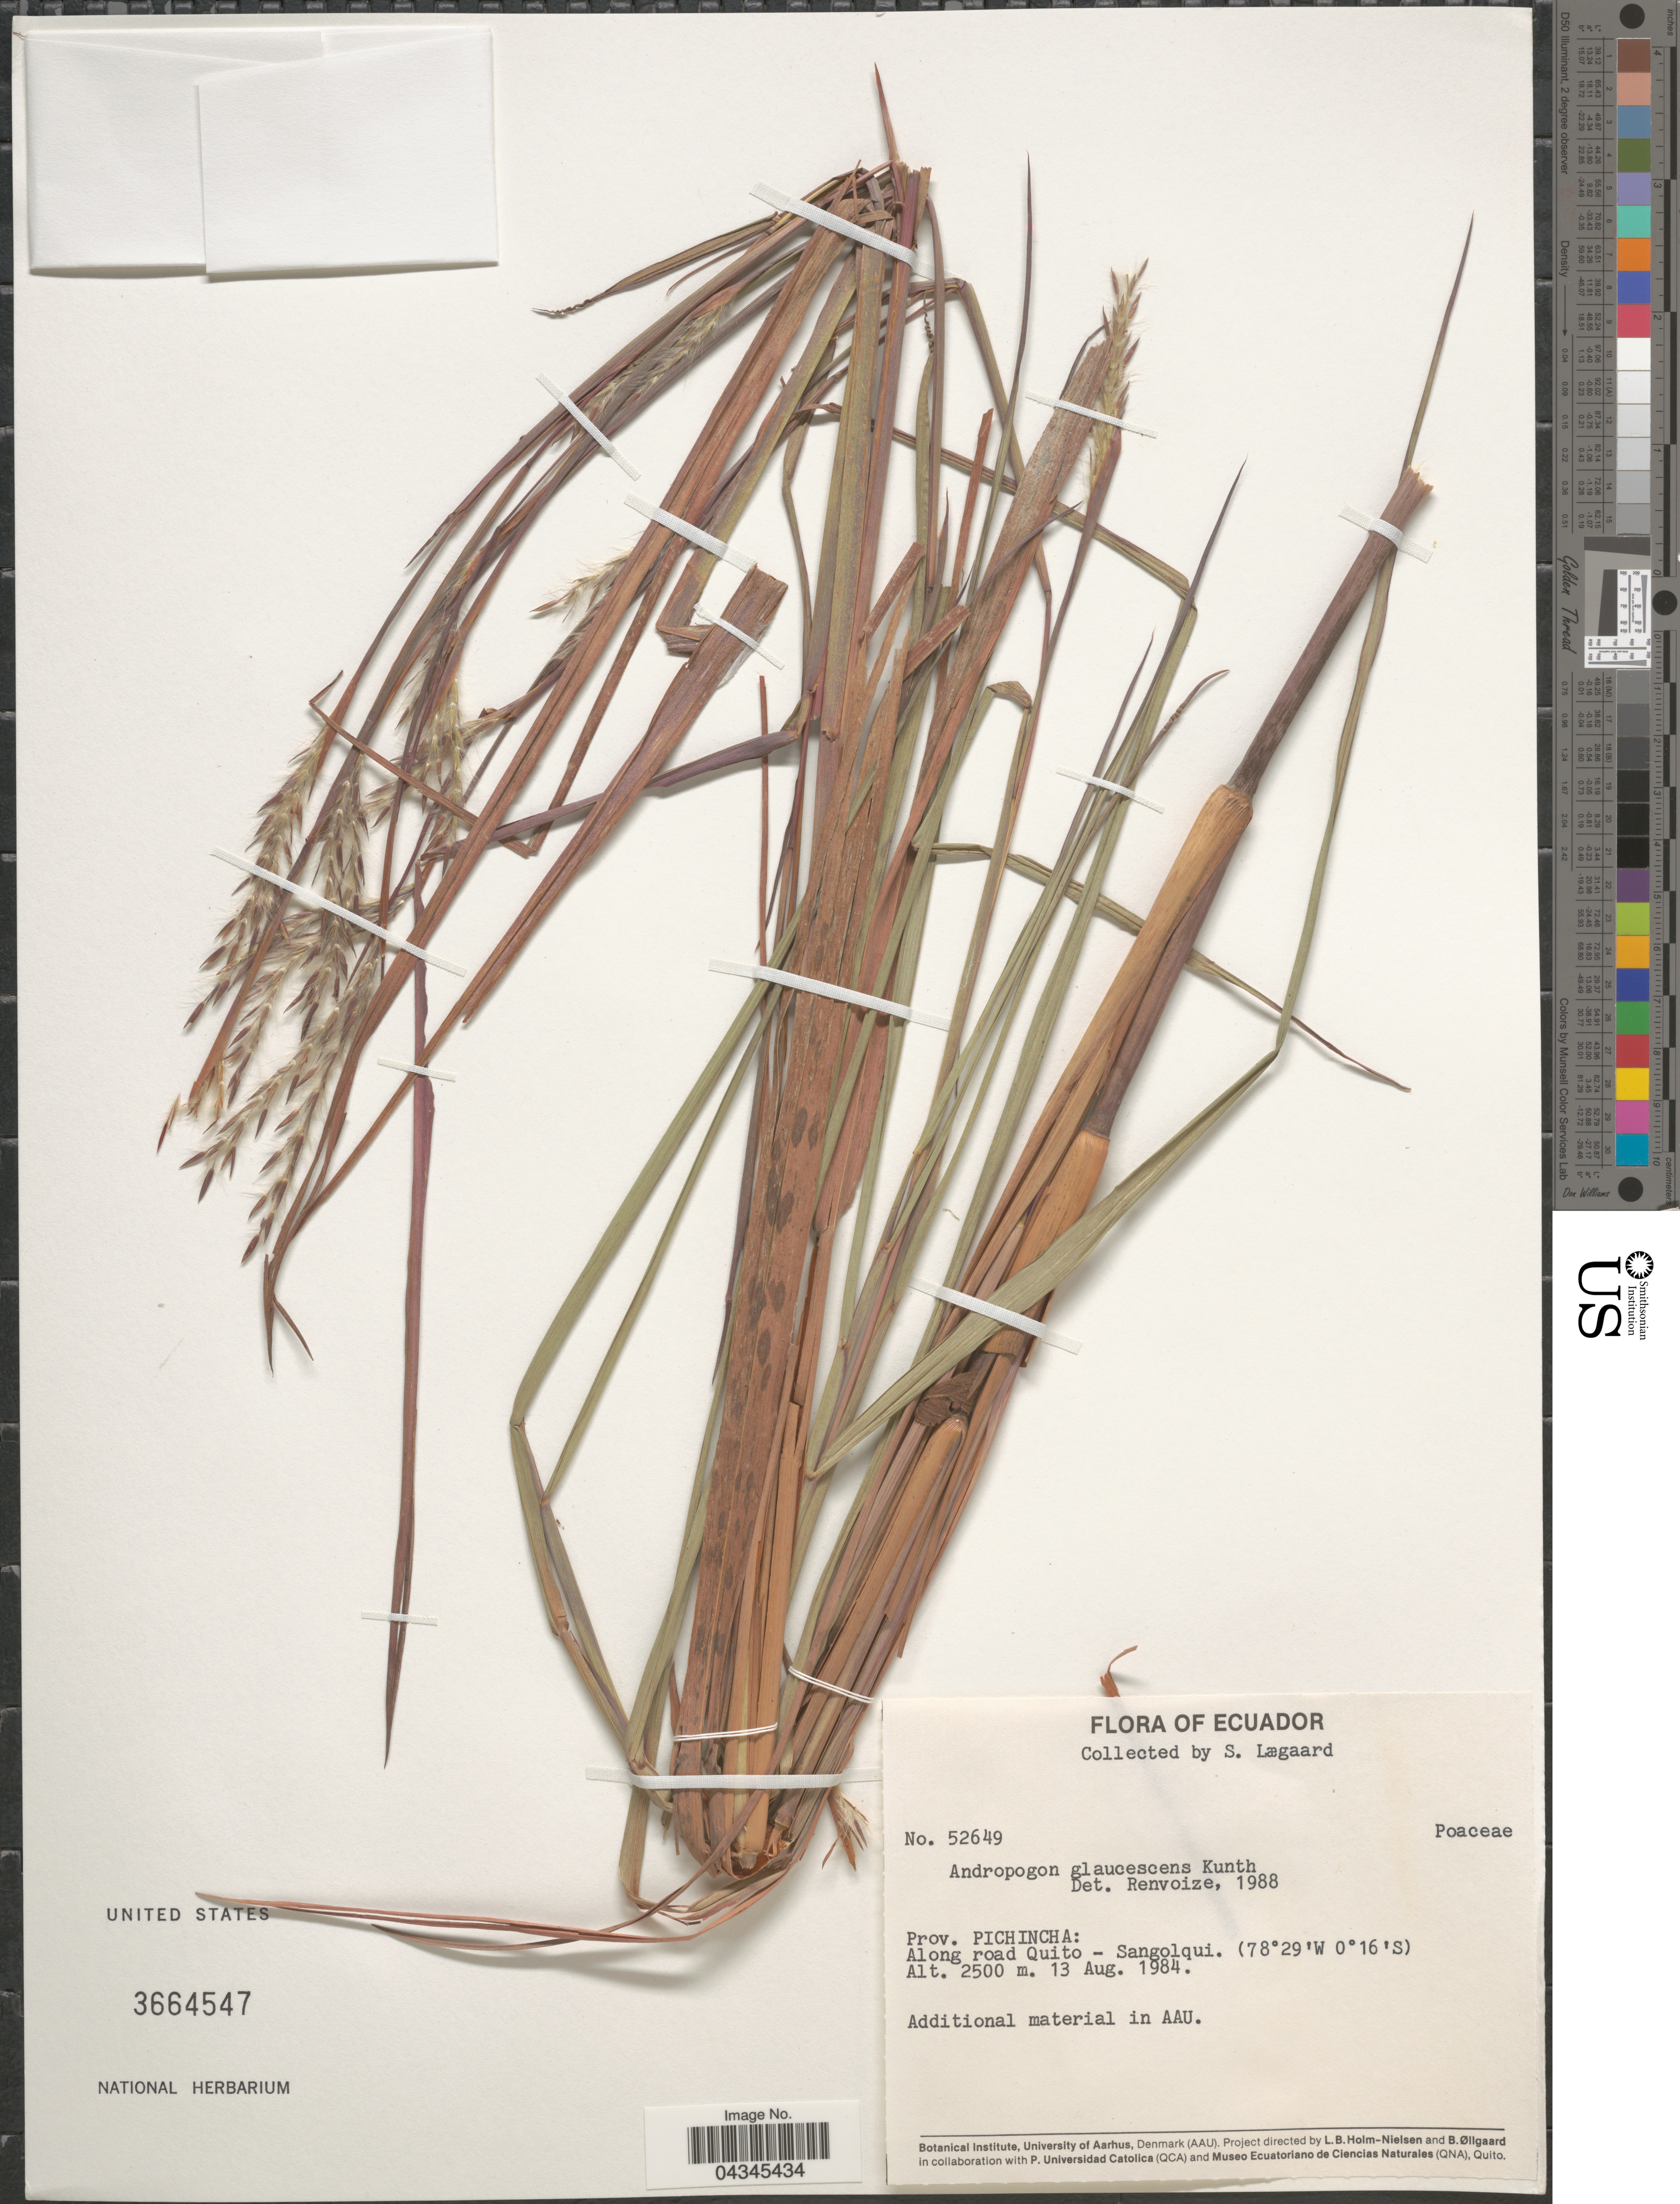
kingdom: Plantae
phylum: Tracheophyta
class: Liliopsida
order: Poales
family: Poaceae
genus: Andropogon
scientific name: Andropogon glaucescens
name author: Kunth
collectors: S. Lægaard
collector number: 52649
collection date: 1984-08-13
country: Ecuador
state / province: Pichincha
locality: Along road Quito - Sangolqui.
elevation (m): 2500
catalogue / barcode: US 3664547